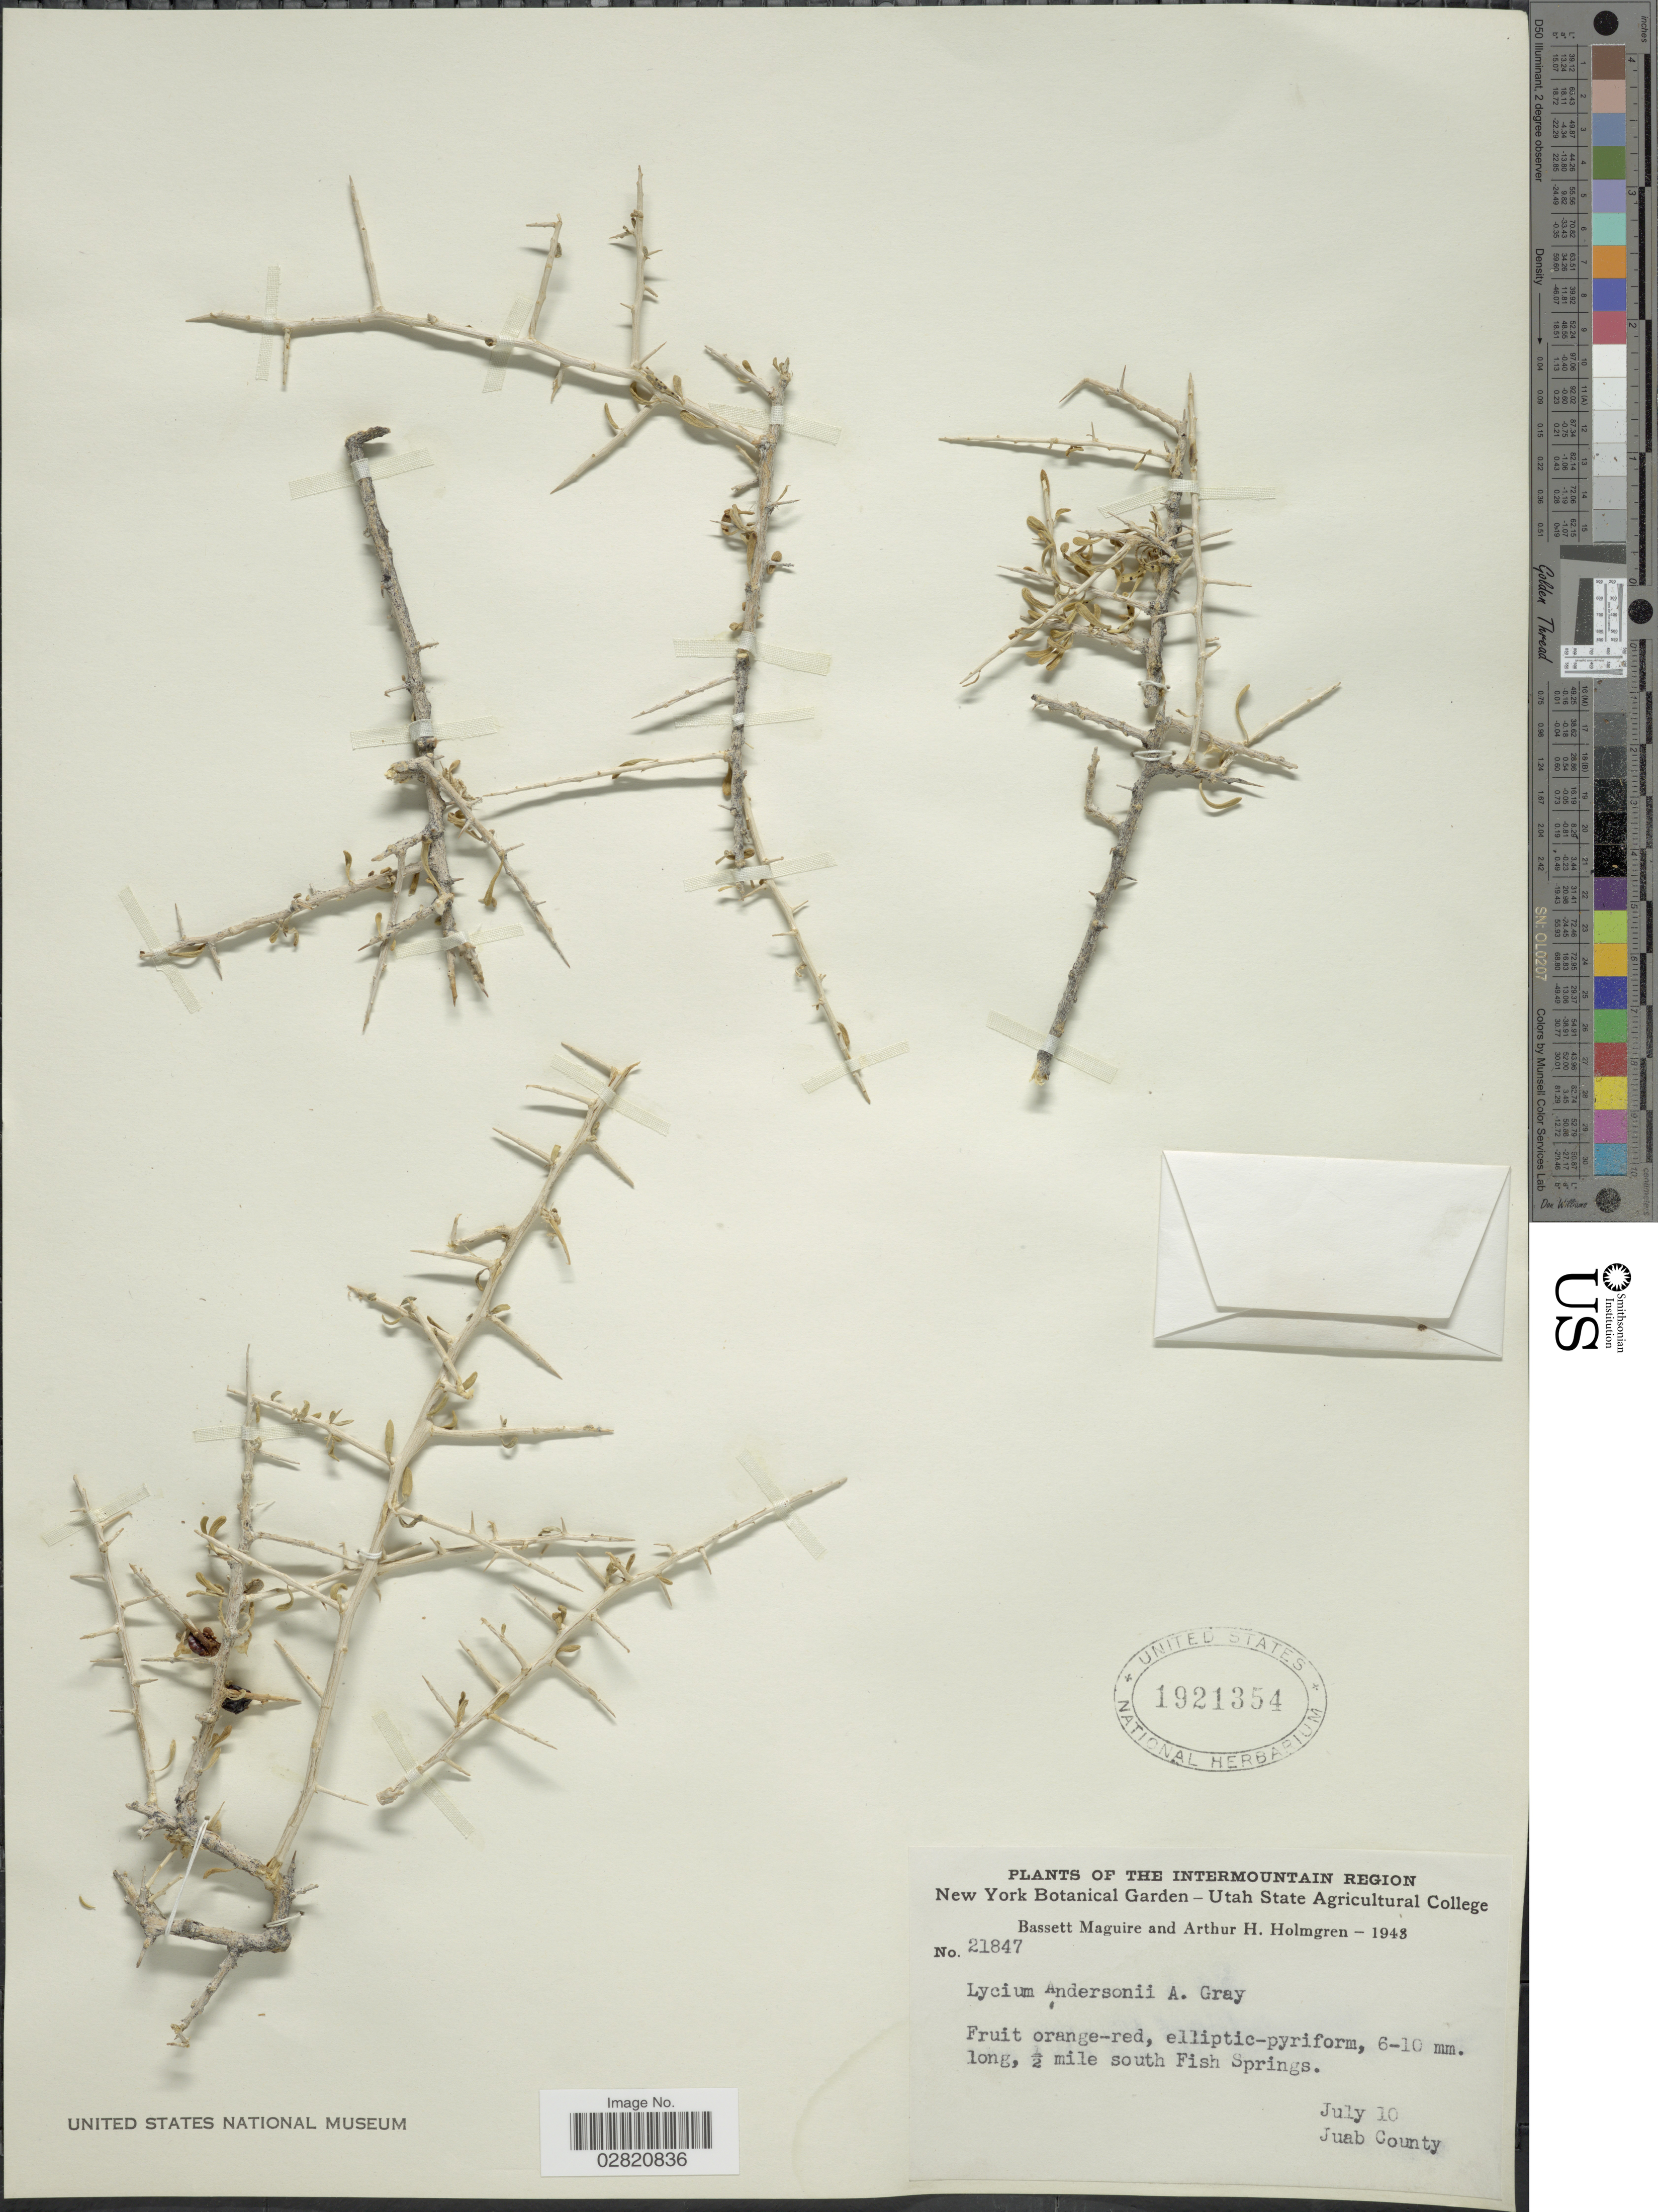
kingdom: Plantae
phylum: Tracheophyta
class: Magnoliopsida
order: Solanales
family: Solanaceae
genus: Lycium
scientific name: Lycium andersonii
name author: A. Gray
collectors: B. Maguire & A. H. Holmgren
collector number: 21847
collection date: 1948-07-10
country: United States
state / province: Utah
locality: The Intermountain Region. ½ mile south Fish Springs. Juab County.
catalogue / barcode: US 1921354